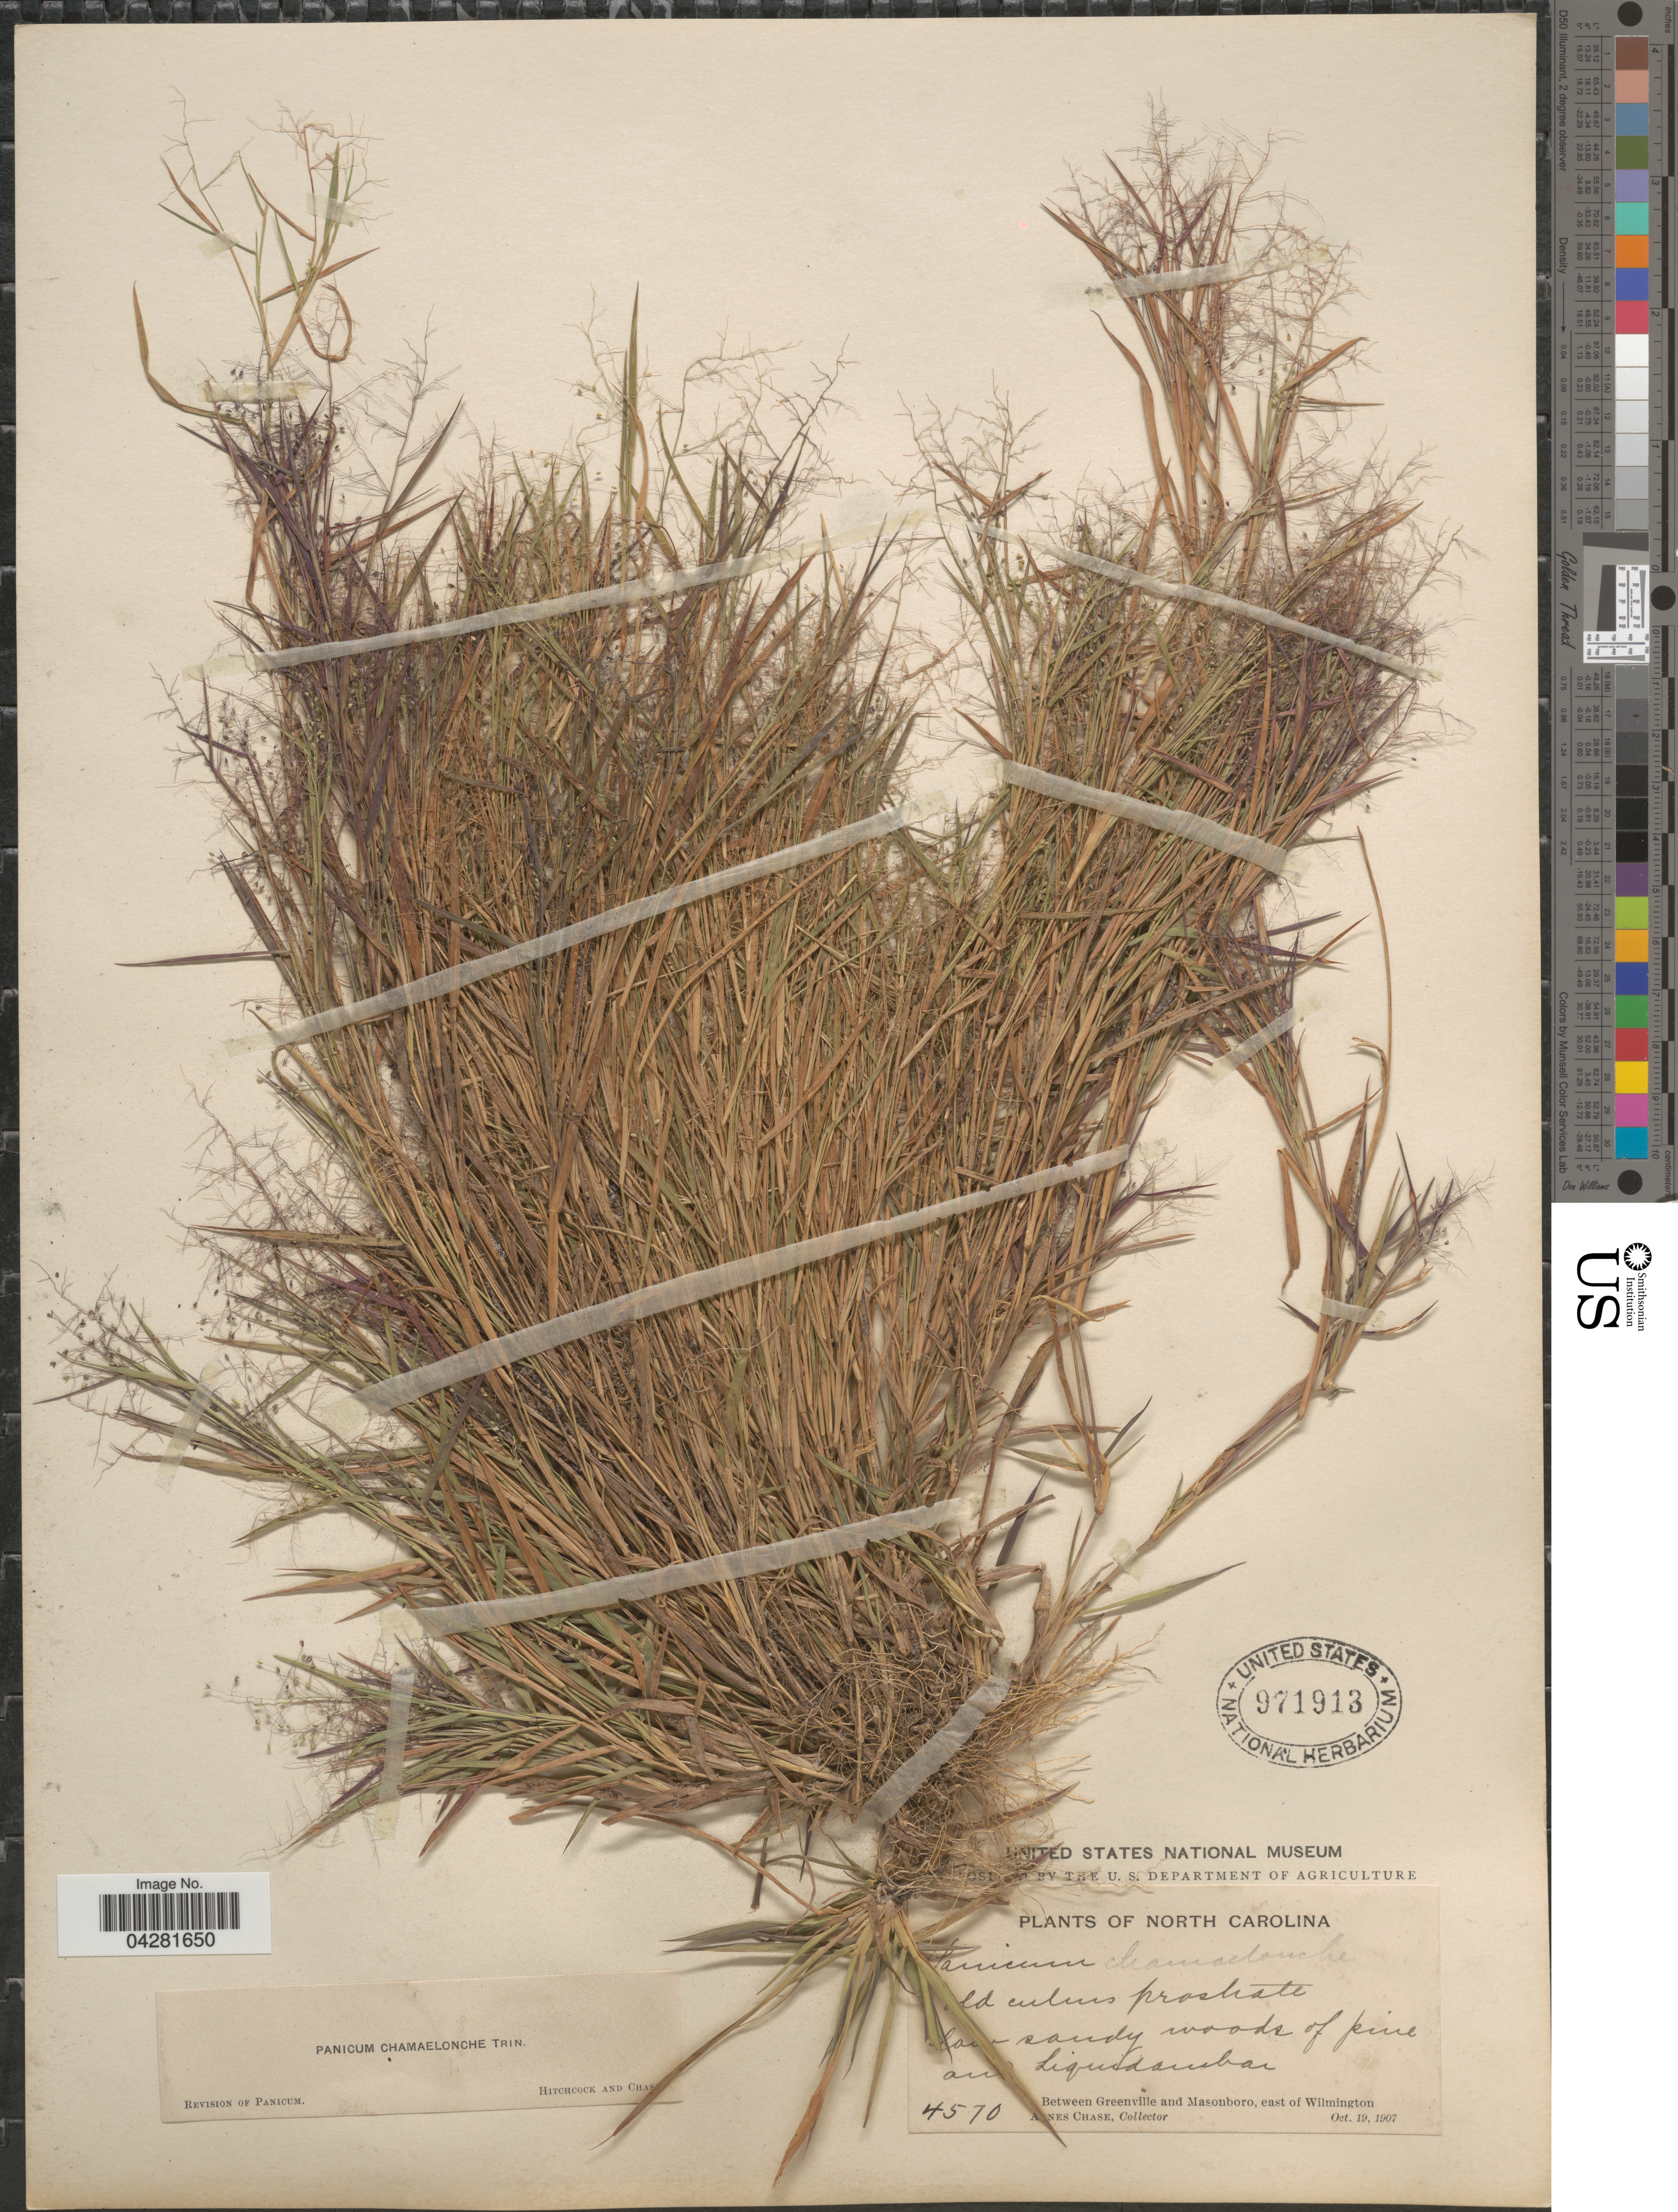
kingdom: Plantae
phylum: Tracheophyta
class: Liliopsida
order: Poales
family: Poaceae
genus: Dichanthelium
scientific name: Dichanthelium ensifolium var. ensifolium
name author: (Baldwin ex Elliot) Gould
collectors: A. Chase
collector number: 4570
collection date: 1907-10-19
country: United States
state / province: North Carolina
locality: Between Greenville and Masonboro, east of Wilmington.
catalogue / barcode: US 971913